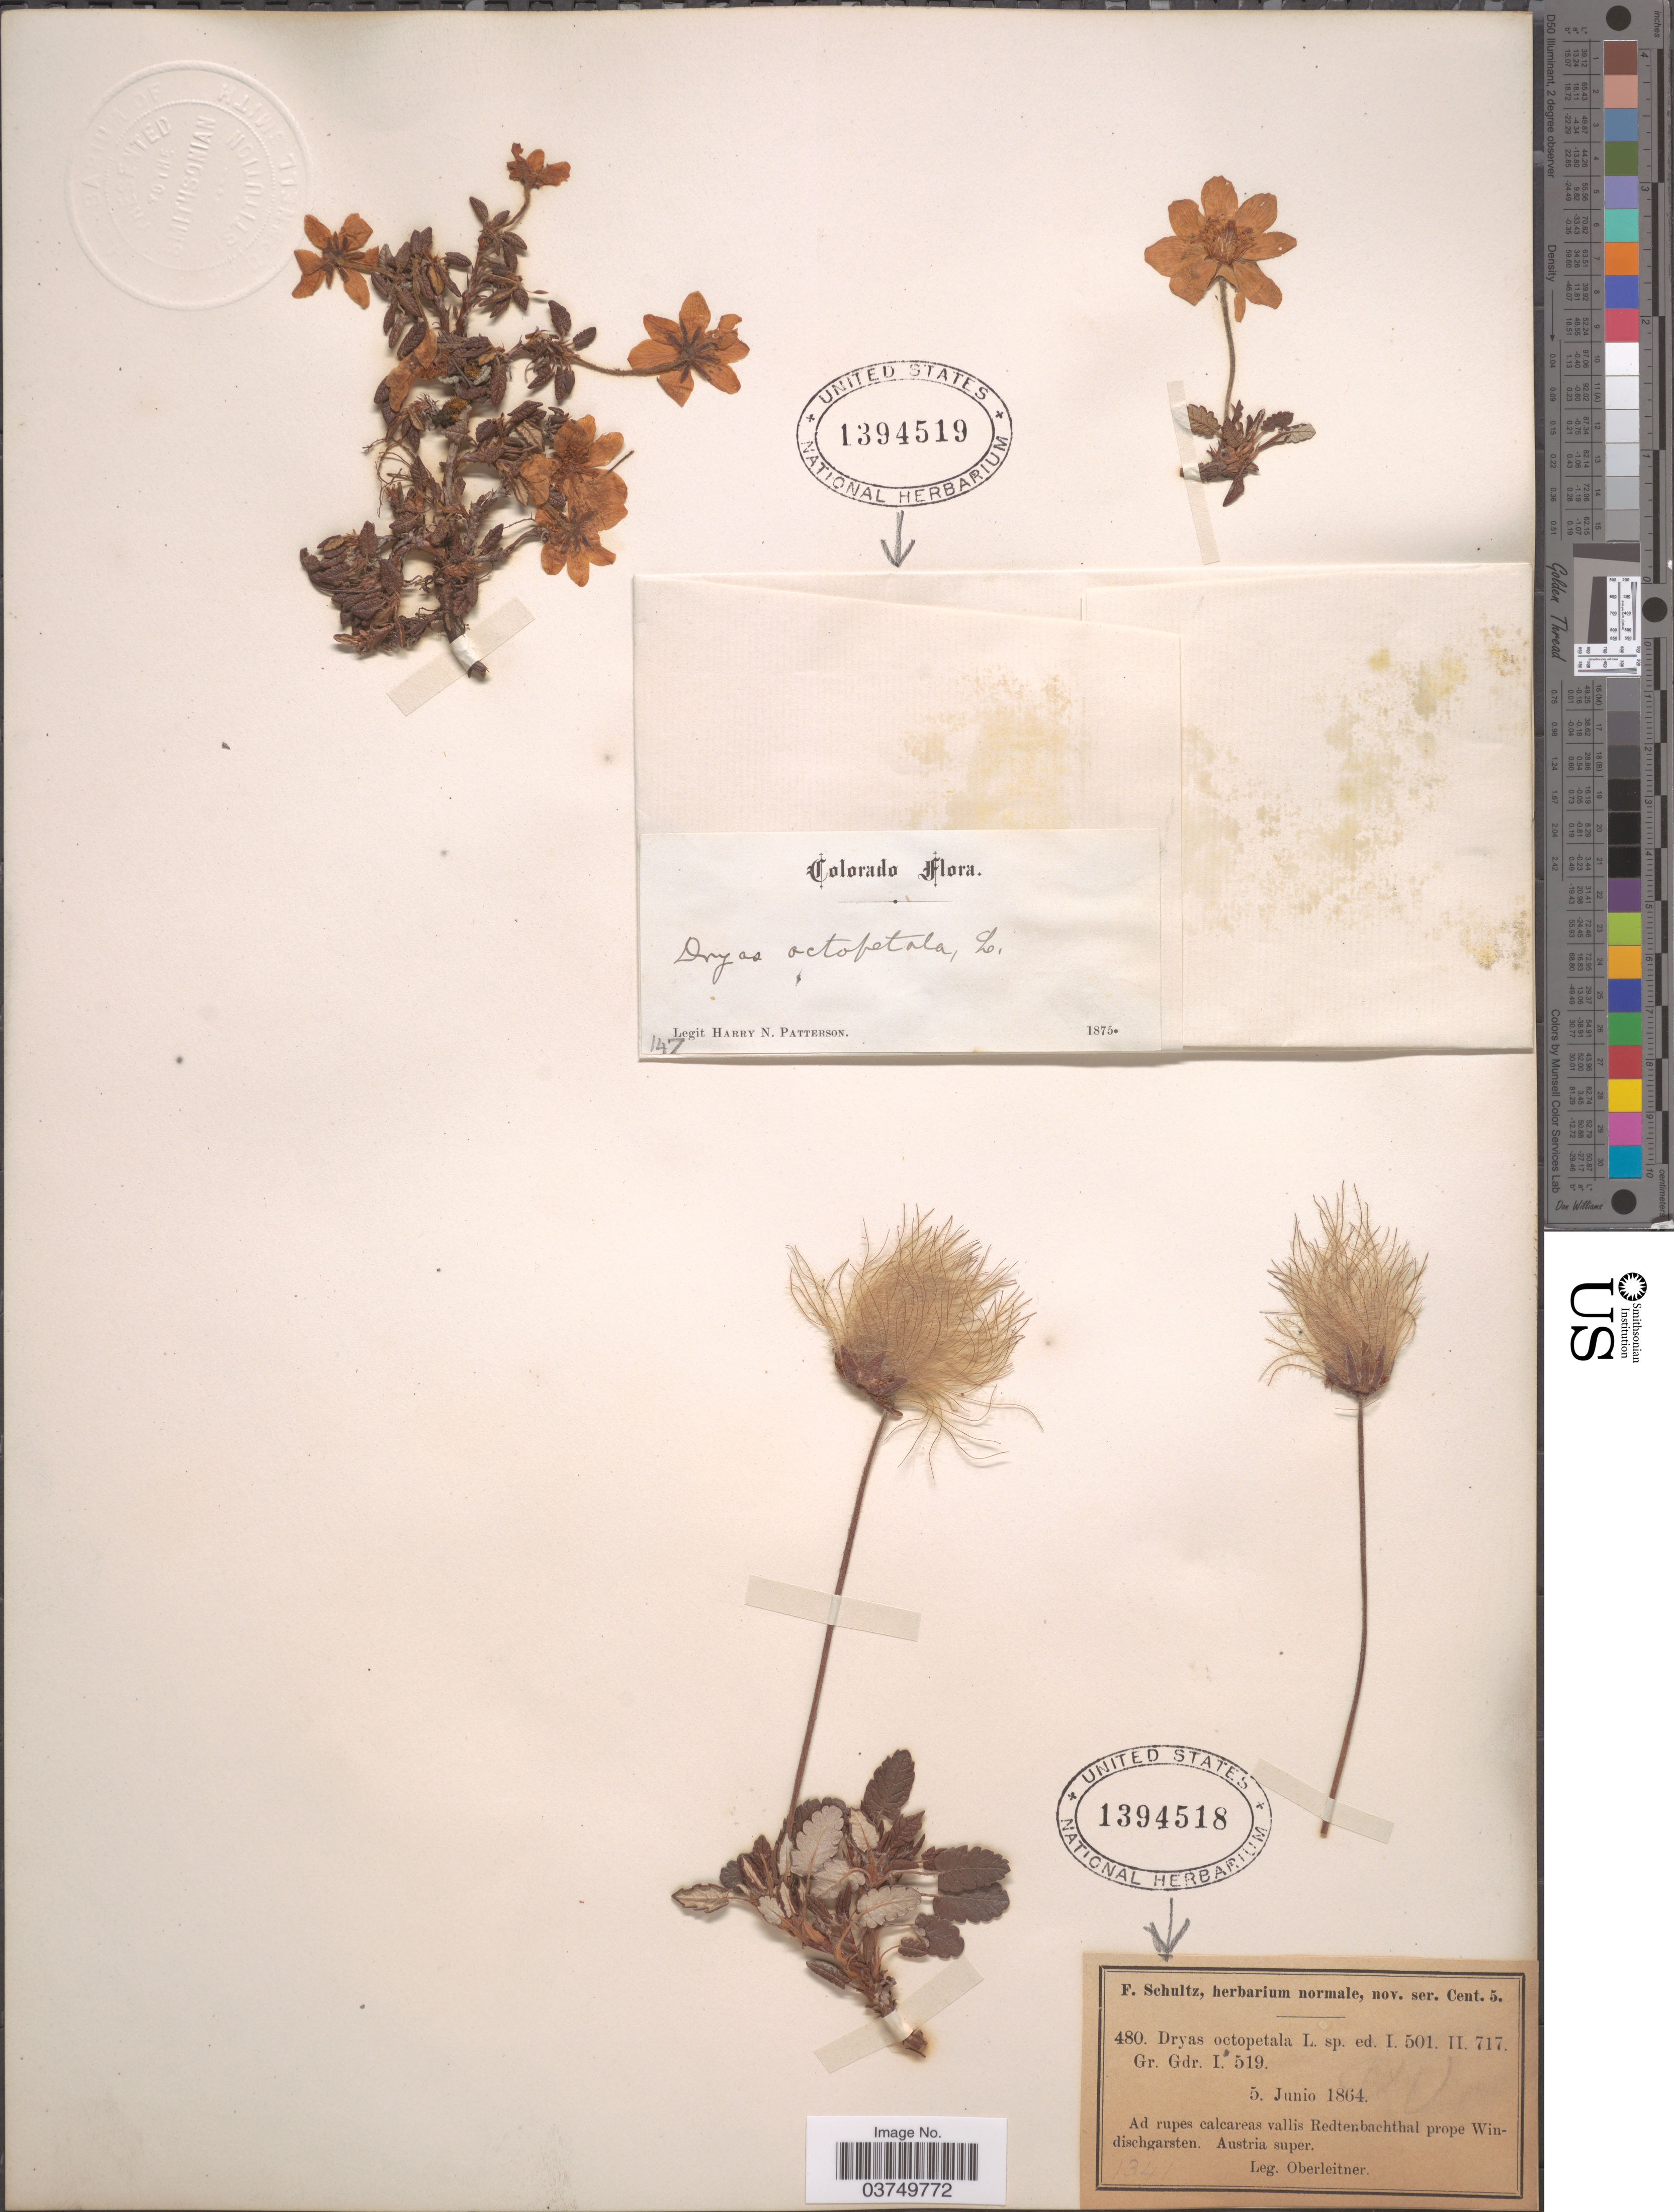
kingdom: Plantae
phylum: Tracheophyta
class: Magnoliopsida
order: Rosales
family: Rosaceae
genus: Dryas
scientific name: Dryas octopetala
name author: L.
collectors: Oberleitner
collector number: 480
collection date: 1864-06-05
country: Austria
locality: Ad rupes calcareas vallis Redtenbachthal prope Windischgarsten. Austria super.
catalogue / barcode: US 1394518-2